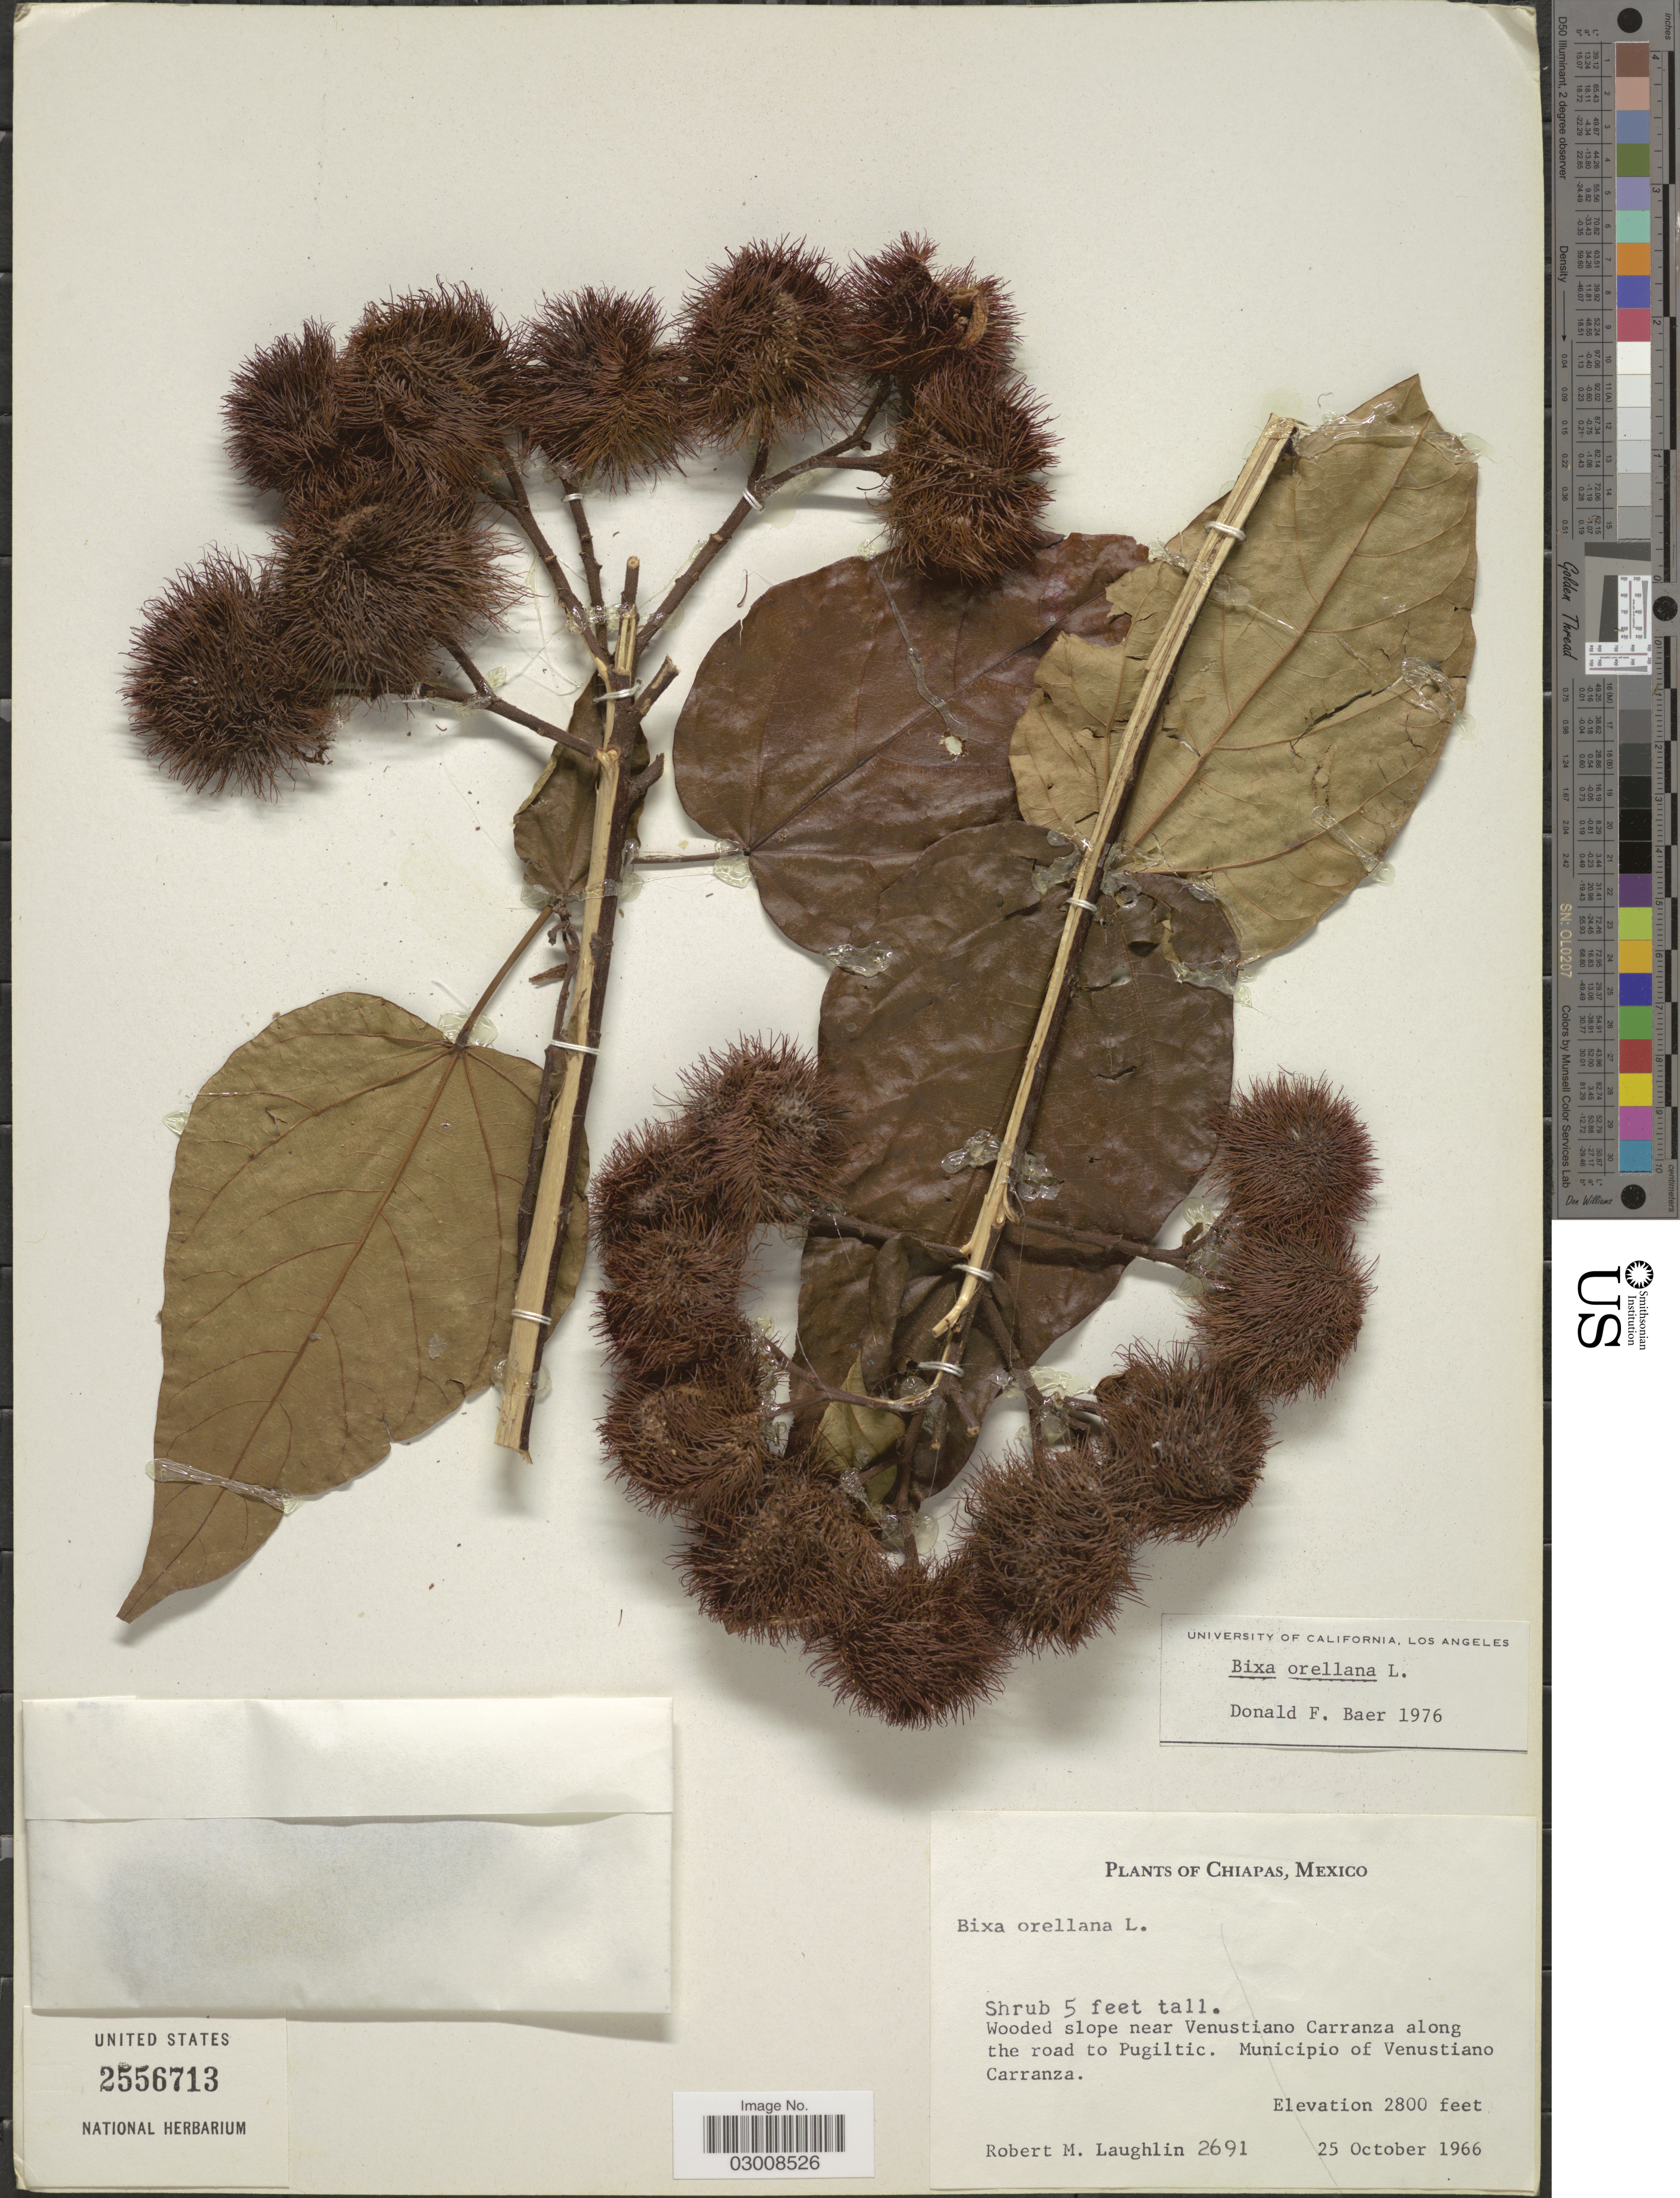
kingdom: Plantae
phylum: Tracheophyta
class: Magnoliopsida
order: Malvales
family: Bixaceae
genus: Bixa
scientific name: Bixa orellana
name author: L.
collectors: R. M. Laughlin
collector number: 2691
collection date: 1966-10-25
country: Mexico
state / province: Chiapas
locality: Wooded slope near Venustiano Carranza along the road to Pugiltic. Municipio of Venustiano Carranza.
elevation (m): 853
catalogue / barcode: US 2556713